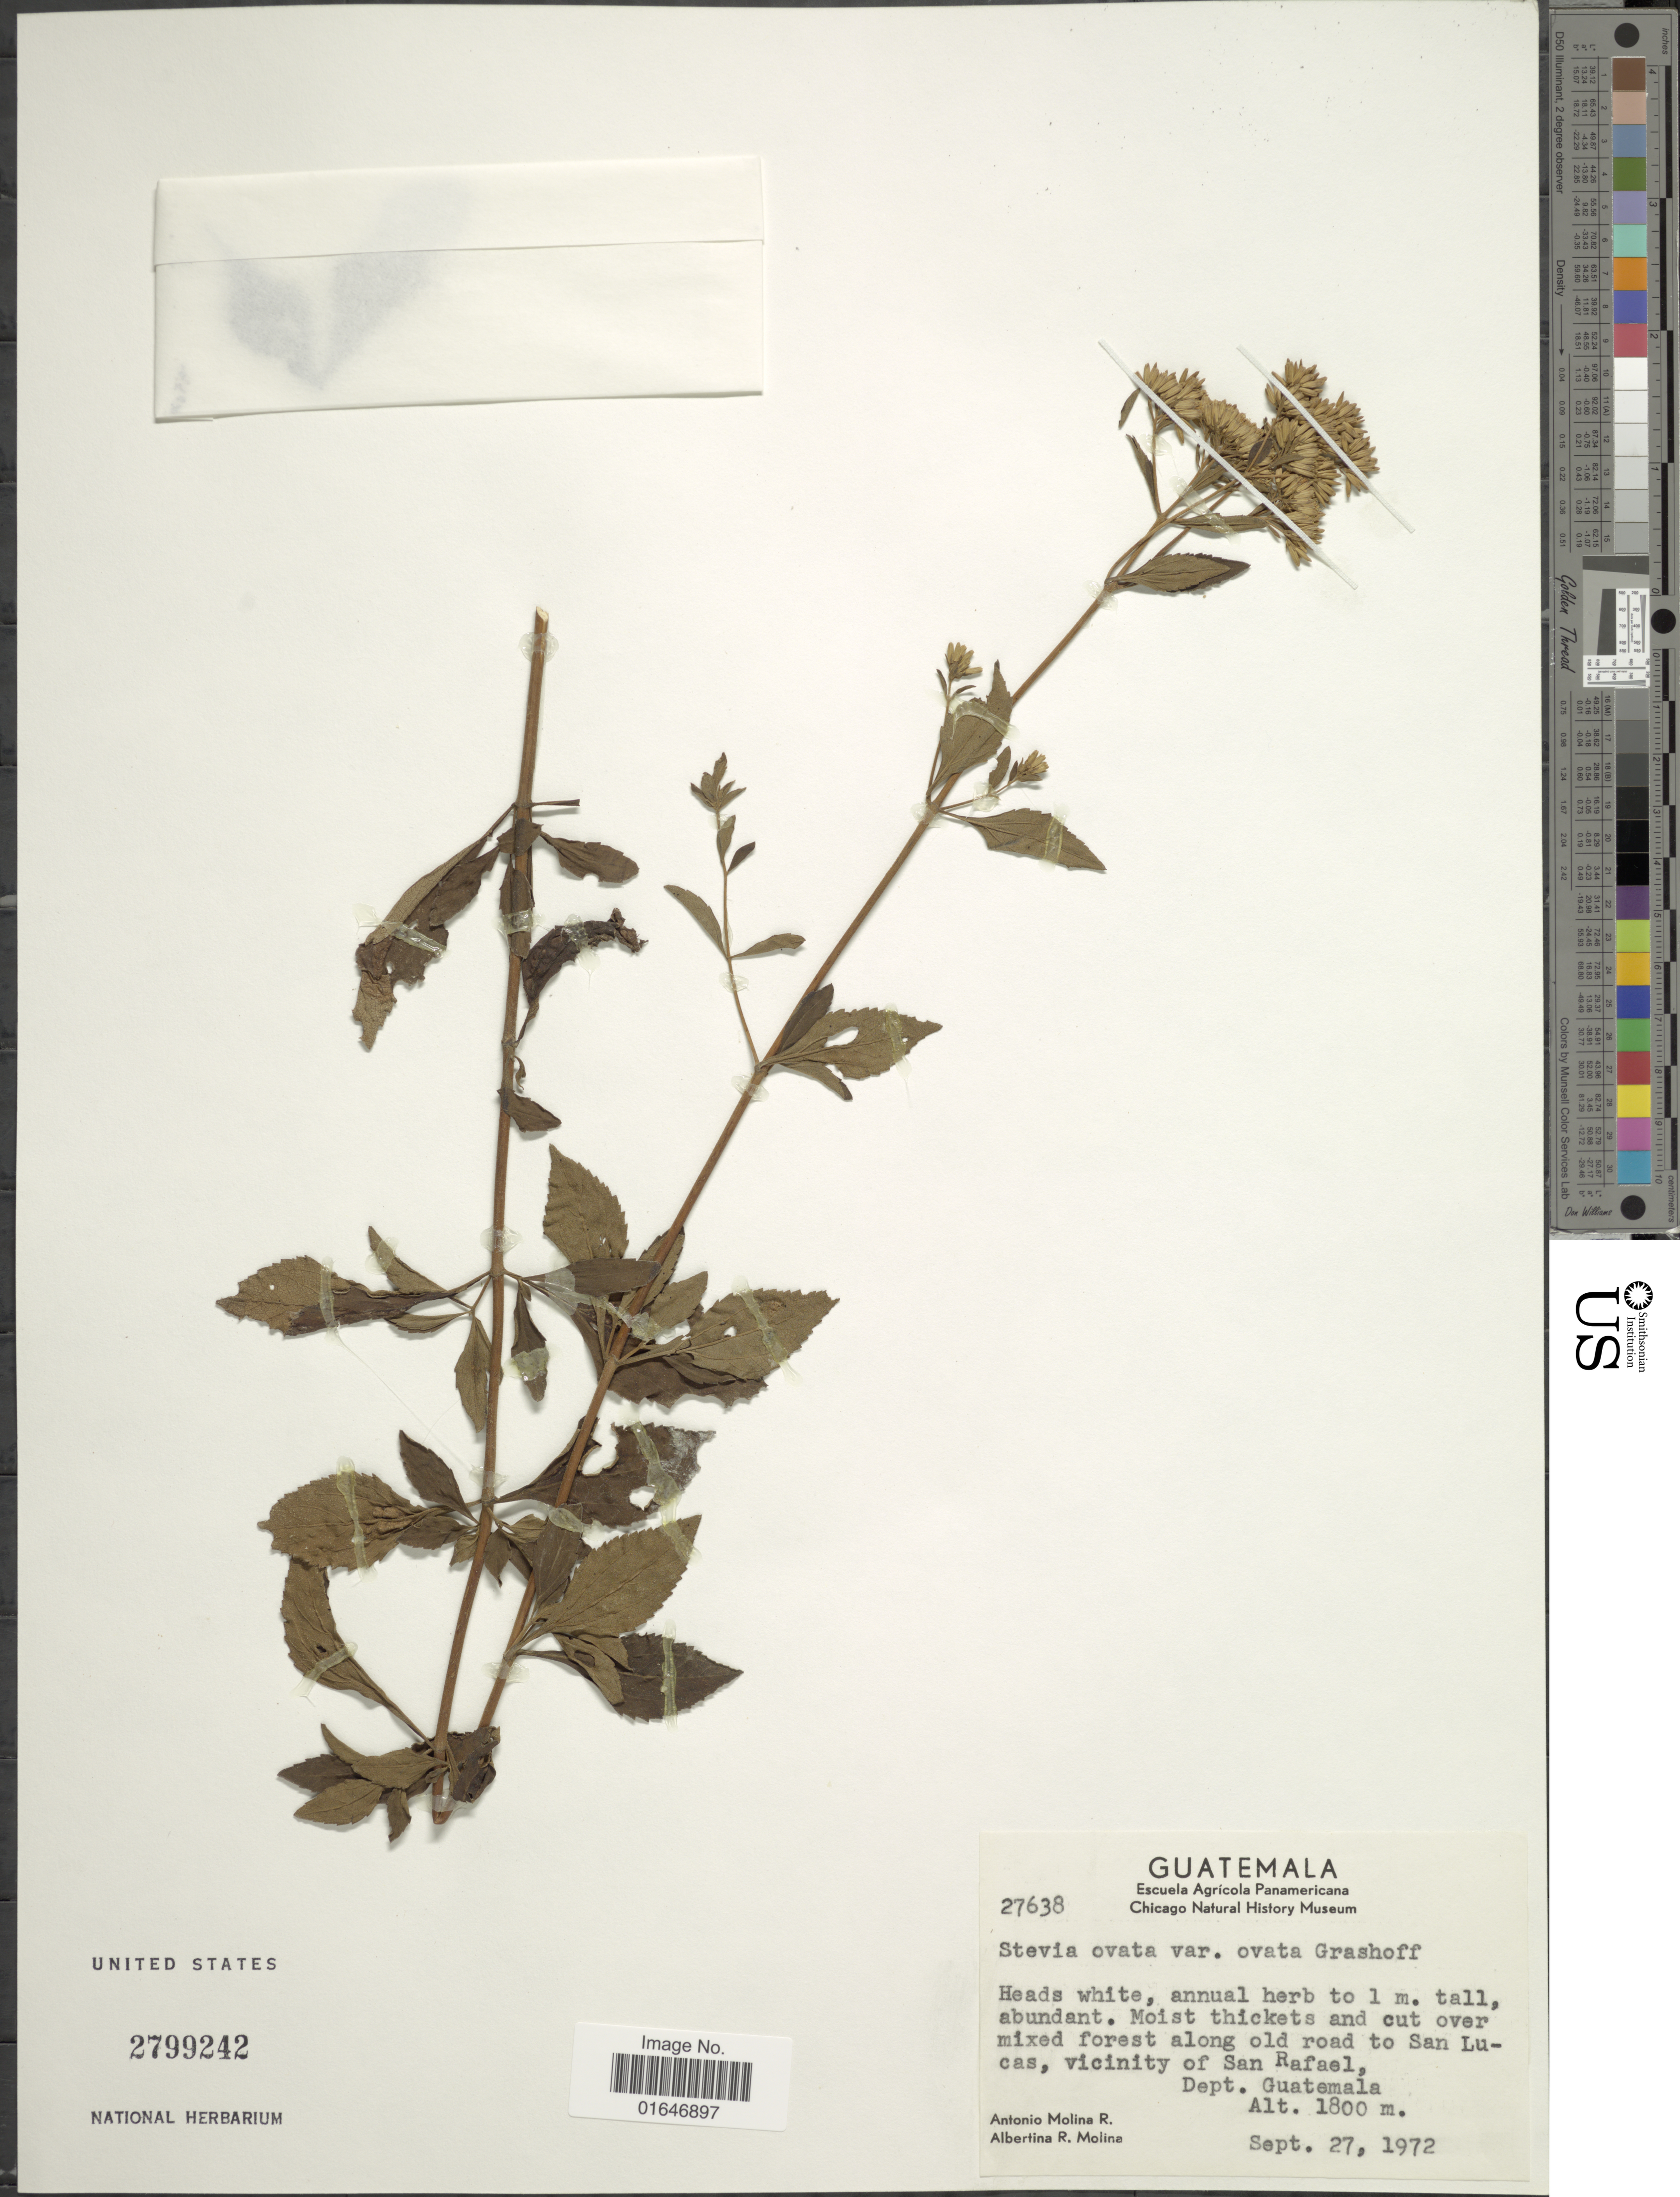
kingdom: Plantae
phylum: Tracheophyta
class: Magnoliopsida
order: Asterales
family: Asteraceae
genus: Stevia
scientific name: Stevia ovata var. ovata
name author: Willd.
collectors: A. Molina R. & A. R. Molina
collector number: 27638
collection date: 1972-09-27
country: Guatemala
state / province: Guatemala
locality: Along old road to San Lucas, vicinity of San Rafael.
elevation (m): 1800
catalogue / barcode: US 2799242